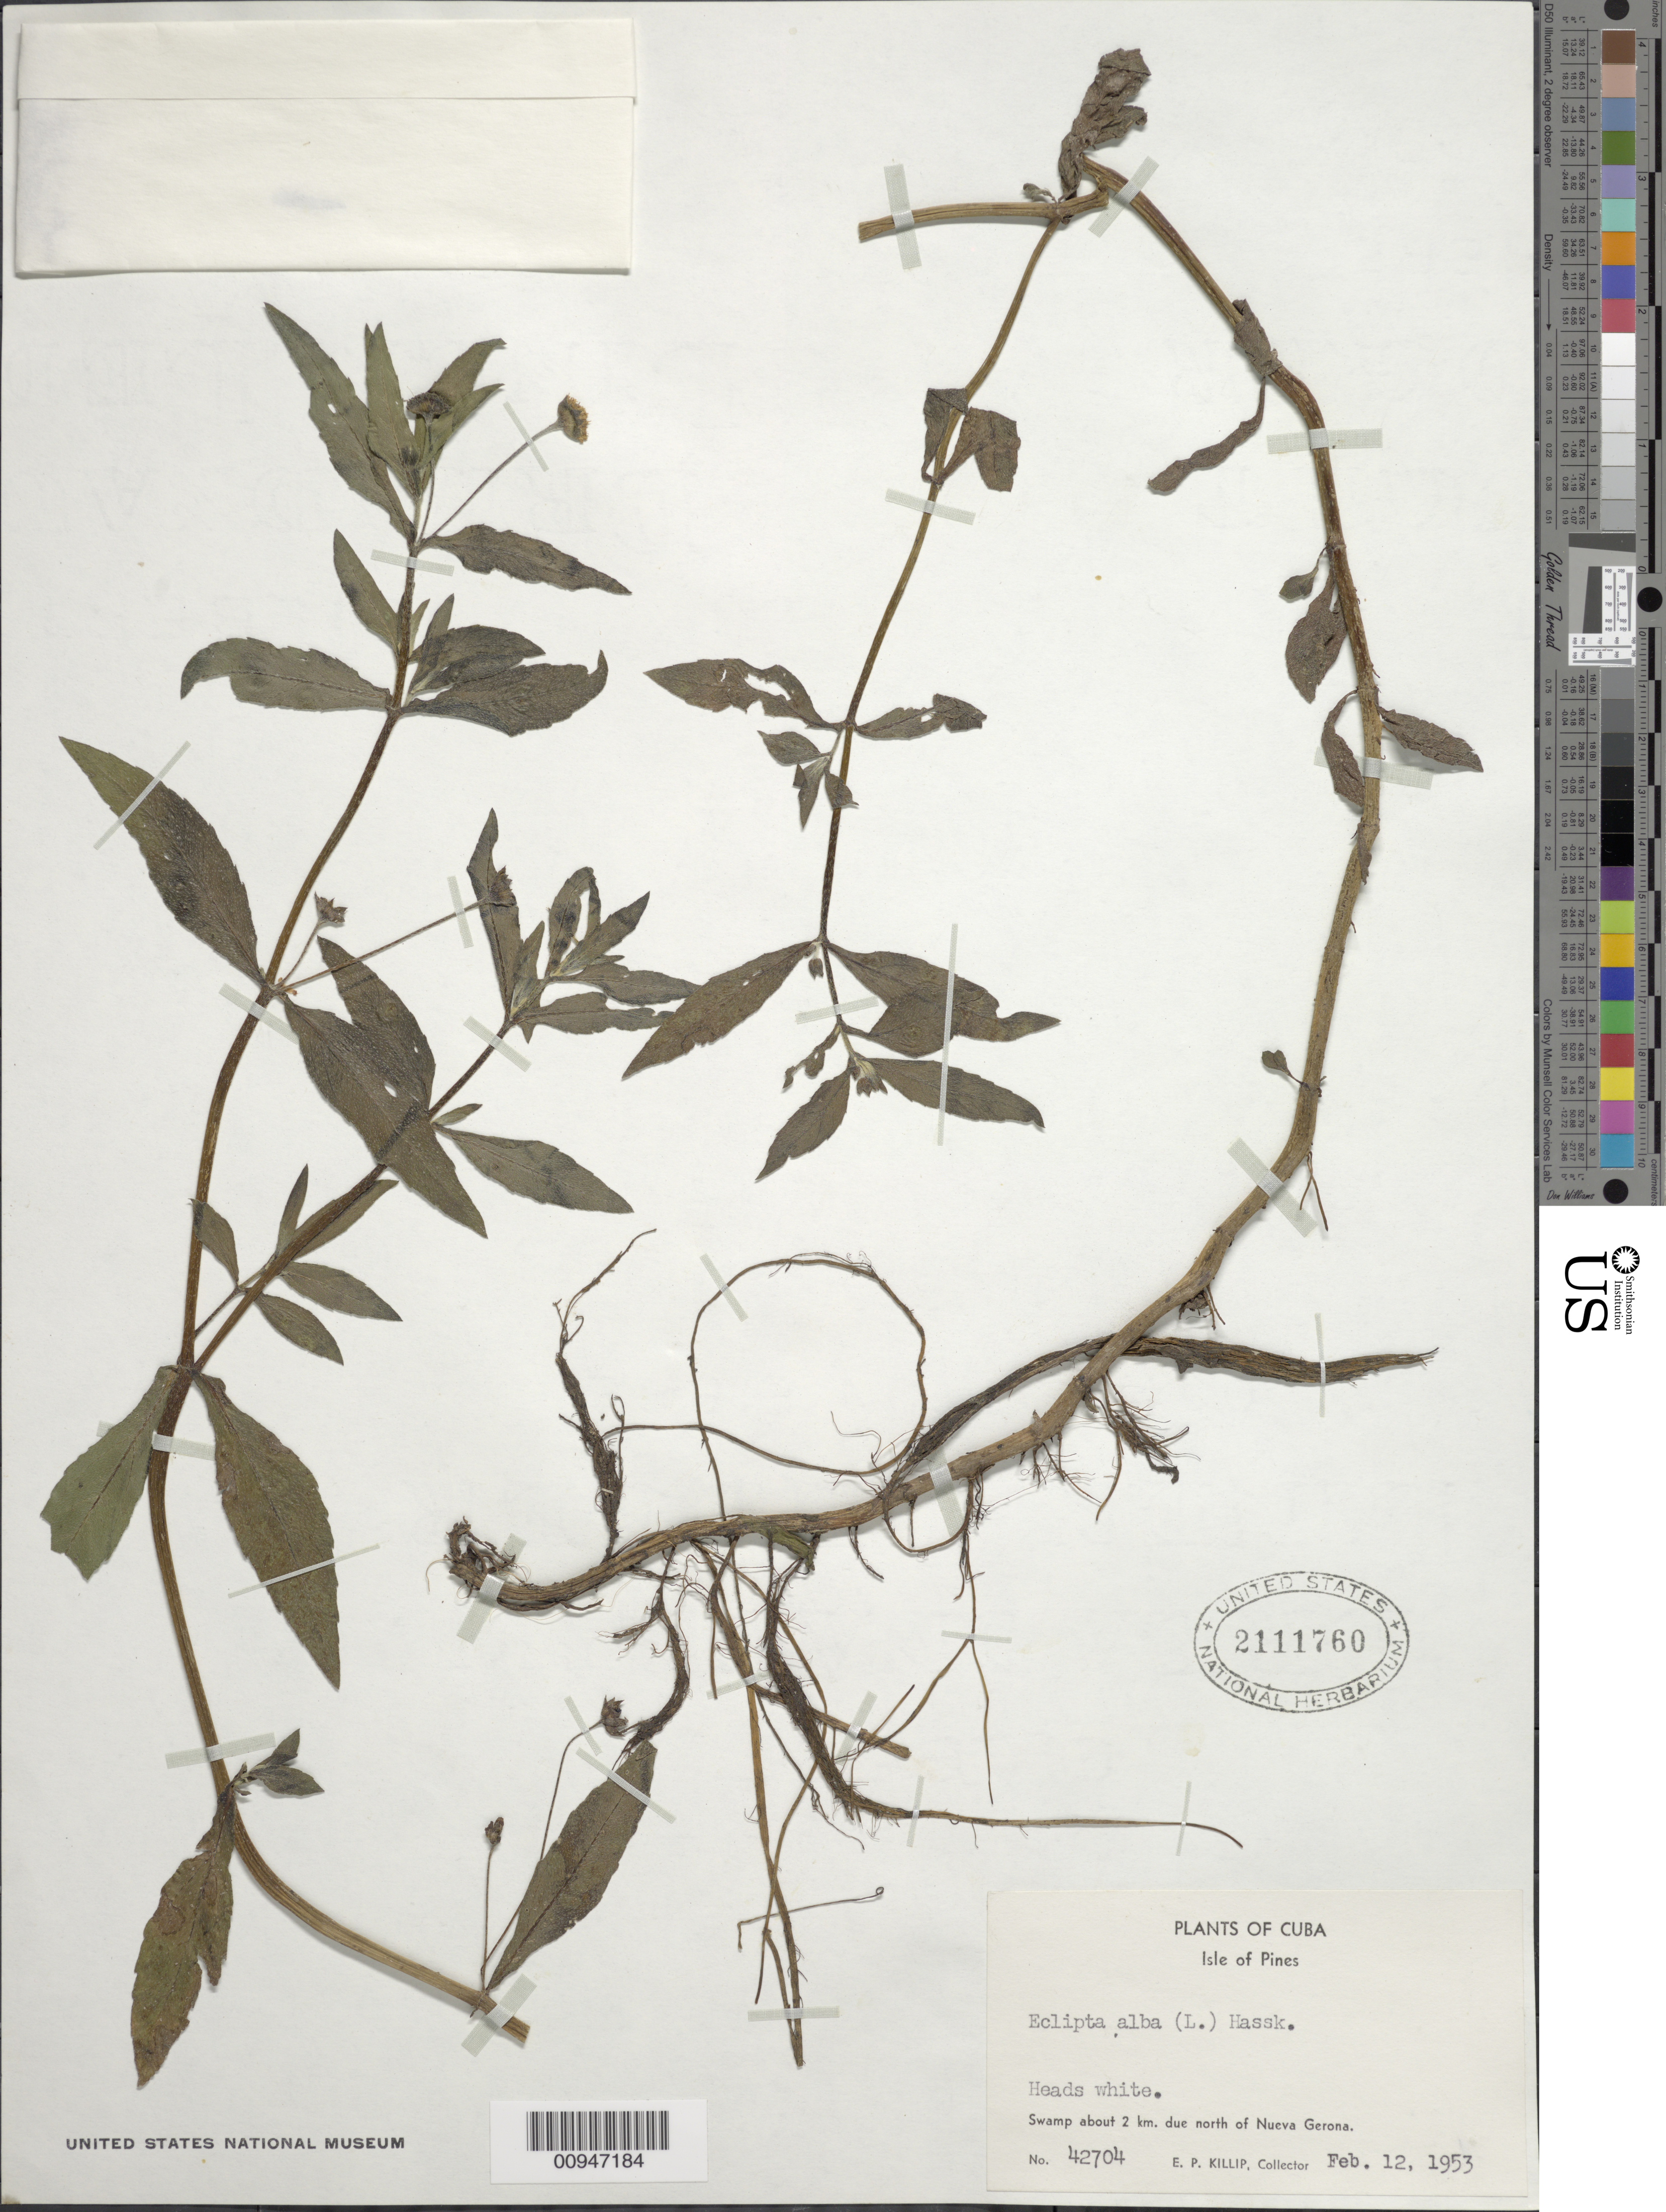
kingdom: Plantae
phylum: Tracheophyta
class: Magnoliopsida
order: Asterales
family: Asteraceae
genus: Eclipta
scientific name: Eclipta prostrata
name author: (L.) L.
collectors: E. P. Killip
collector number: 42704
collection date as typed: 12 Feb 1953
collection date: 1953-02-12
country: Cuba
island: Isla de la Juventud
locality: Swamp about 2 km due north of Nueva Gerona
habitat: Swamp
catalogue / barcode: US 2111760